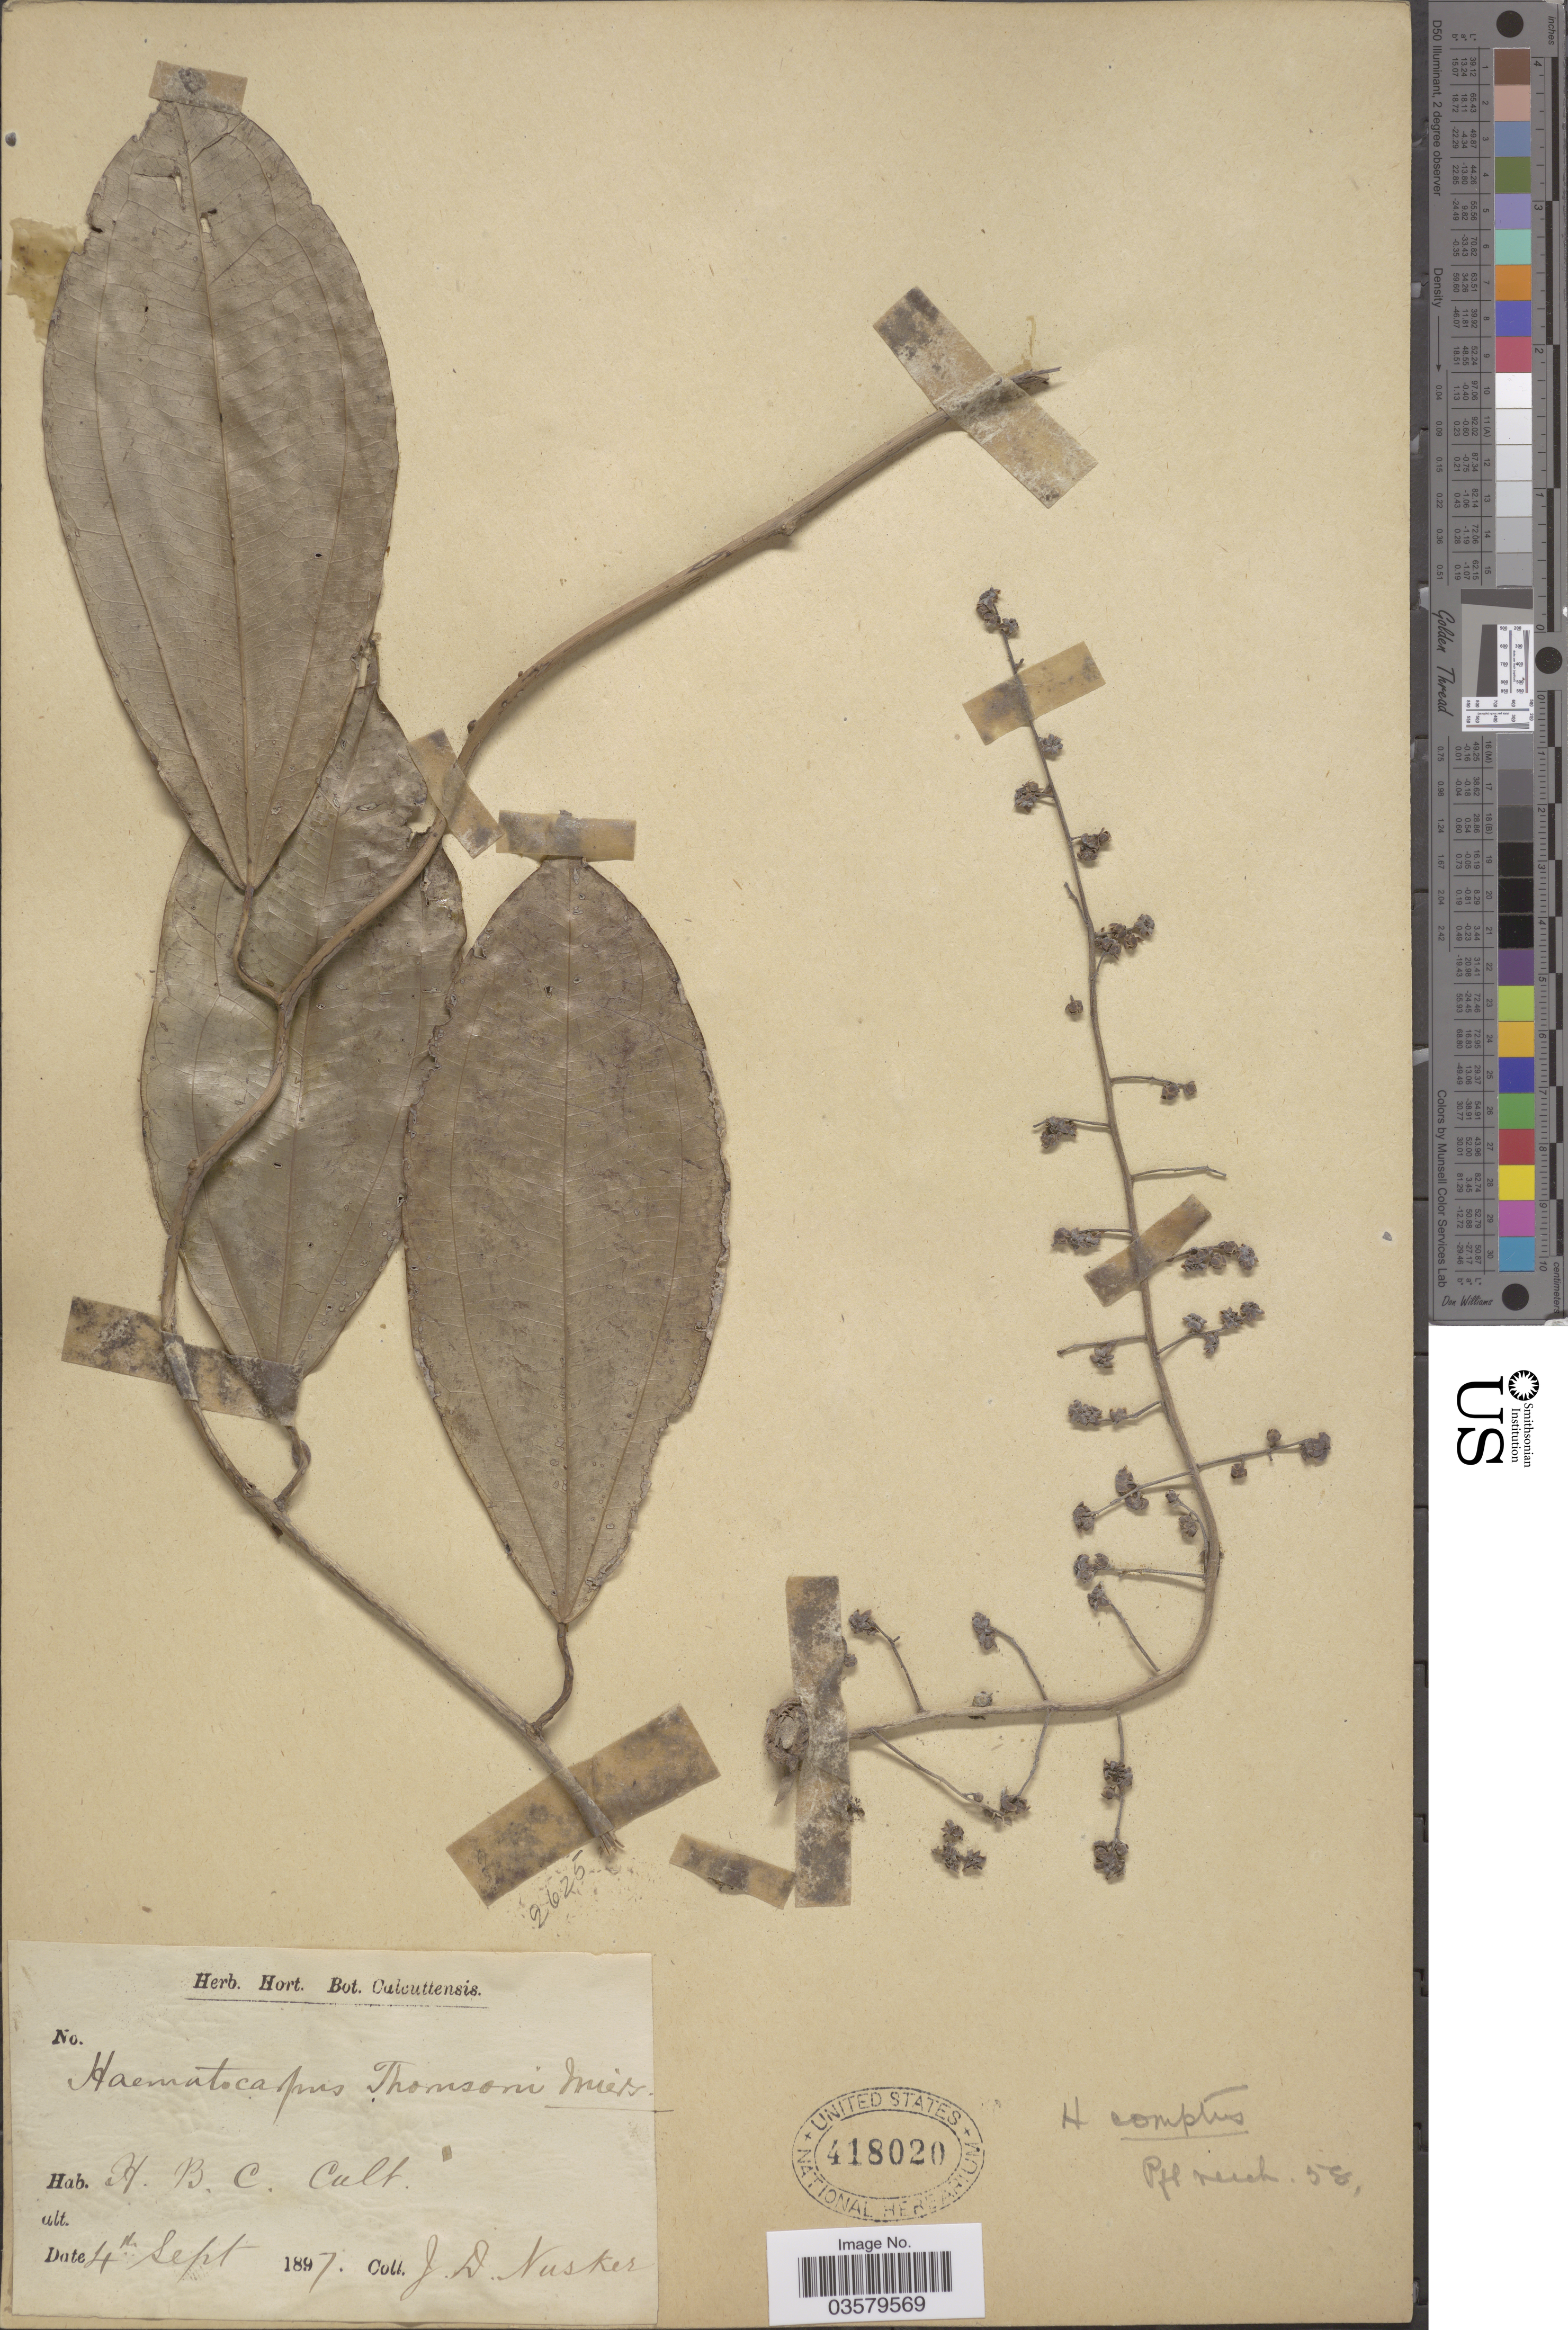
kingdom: Plantae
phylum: Tracheophyta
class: Magnoliopsida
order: Ranunculales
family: Menispermaceae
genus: Haematocarpus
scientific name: Haematocarpus validus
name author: Bakh. f.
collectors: J. D. Nusker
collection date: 1897-09-04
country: India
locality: H. B. C.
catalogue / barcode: US 418020